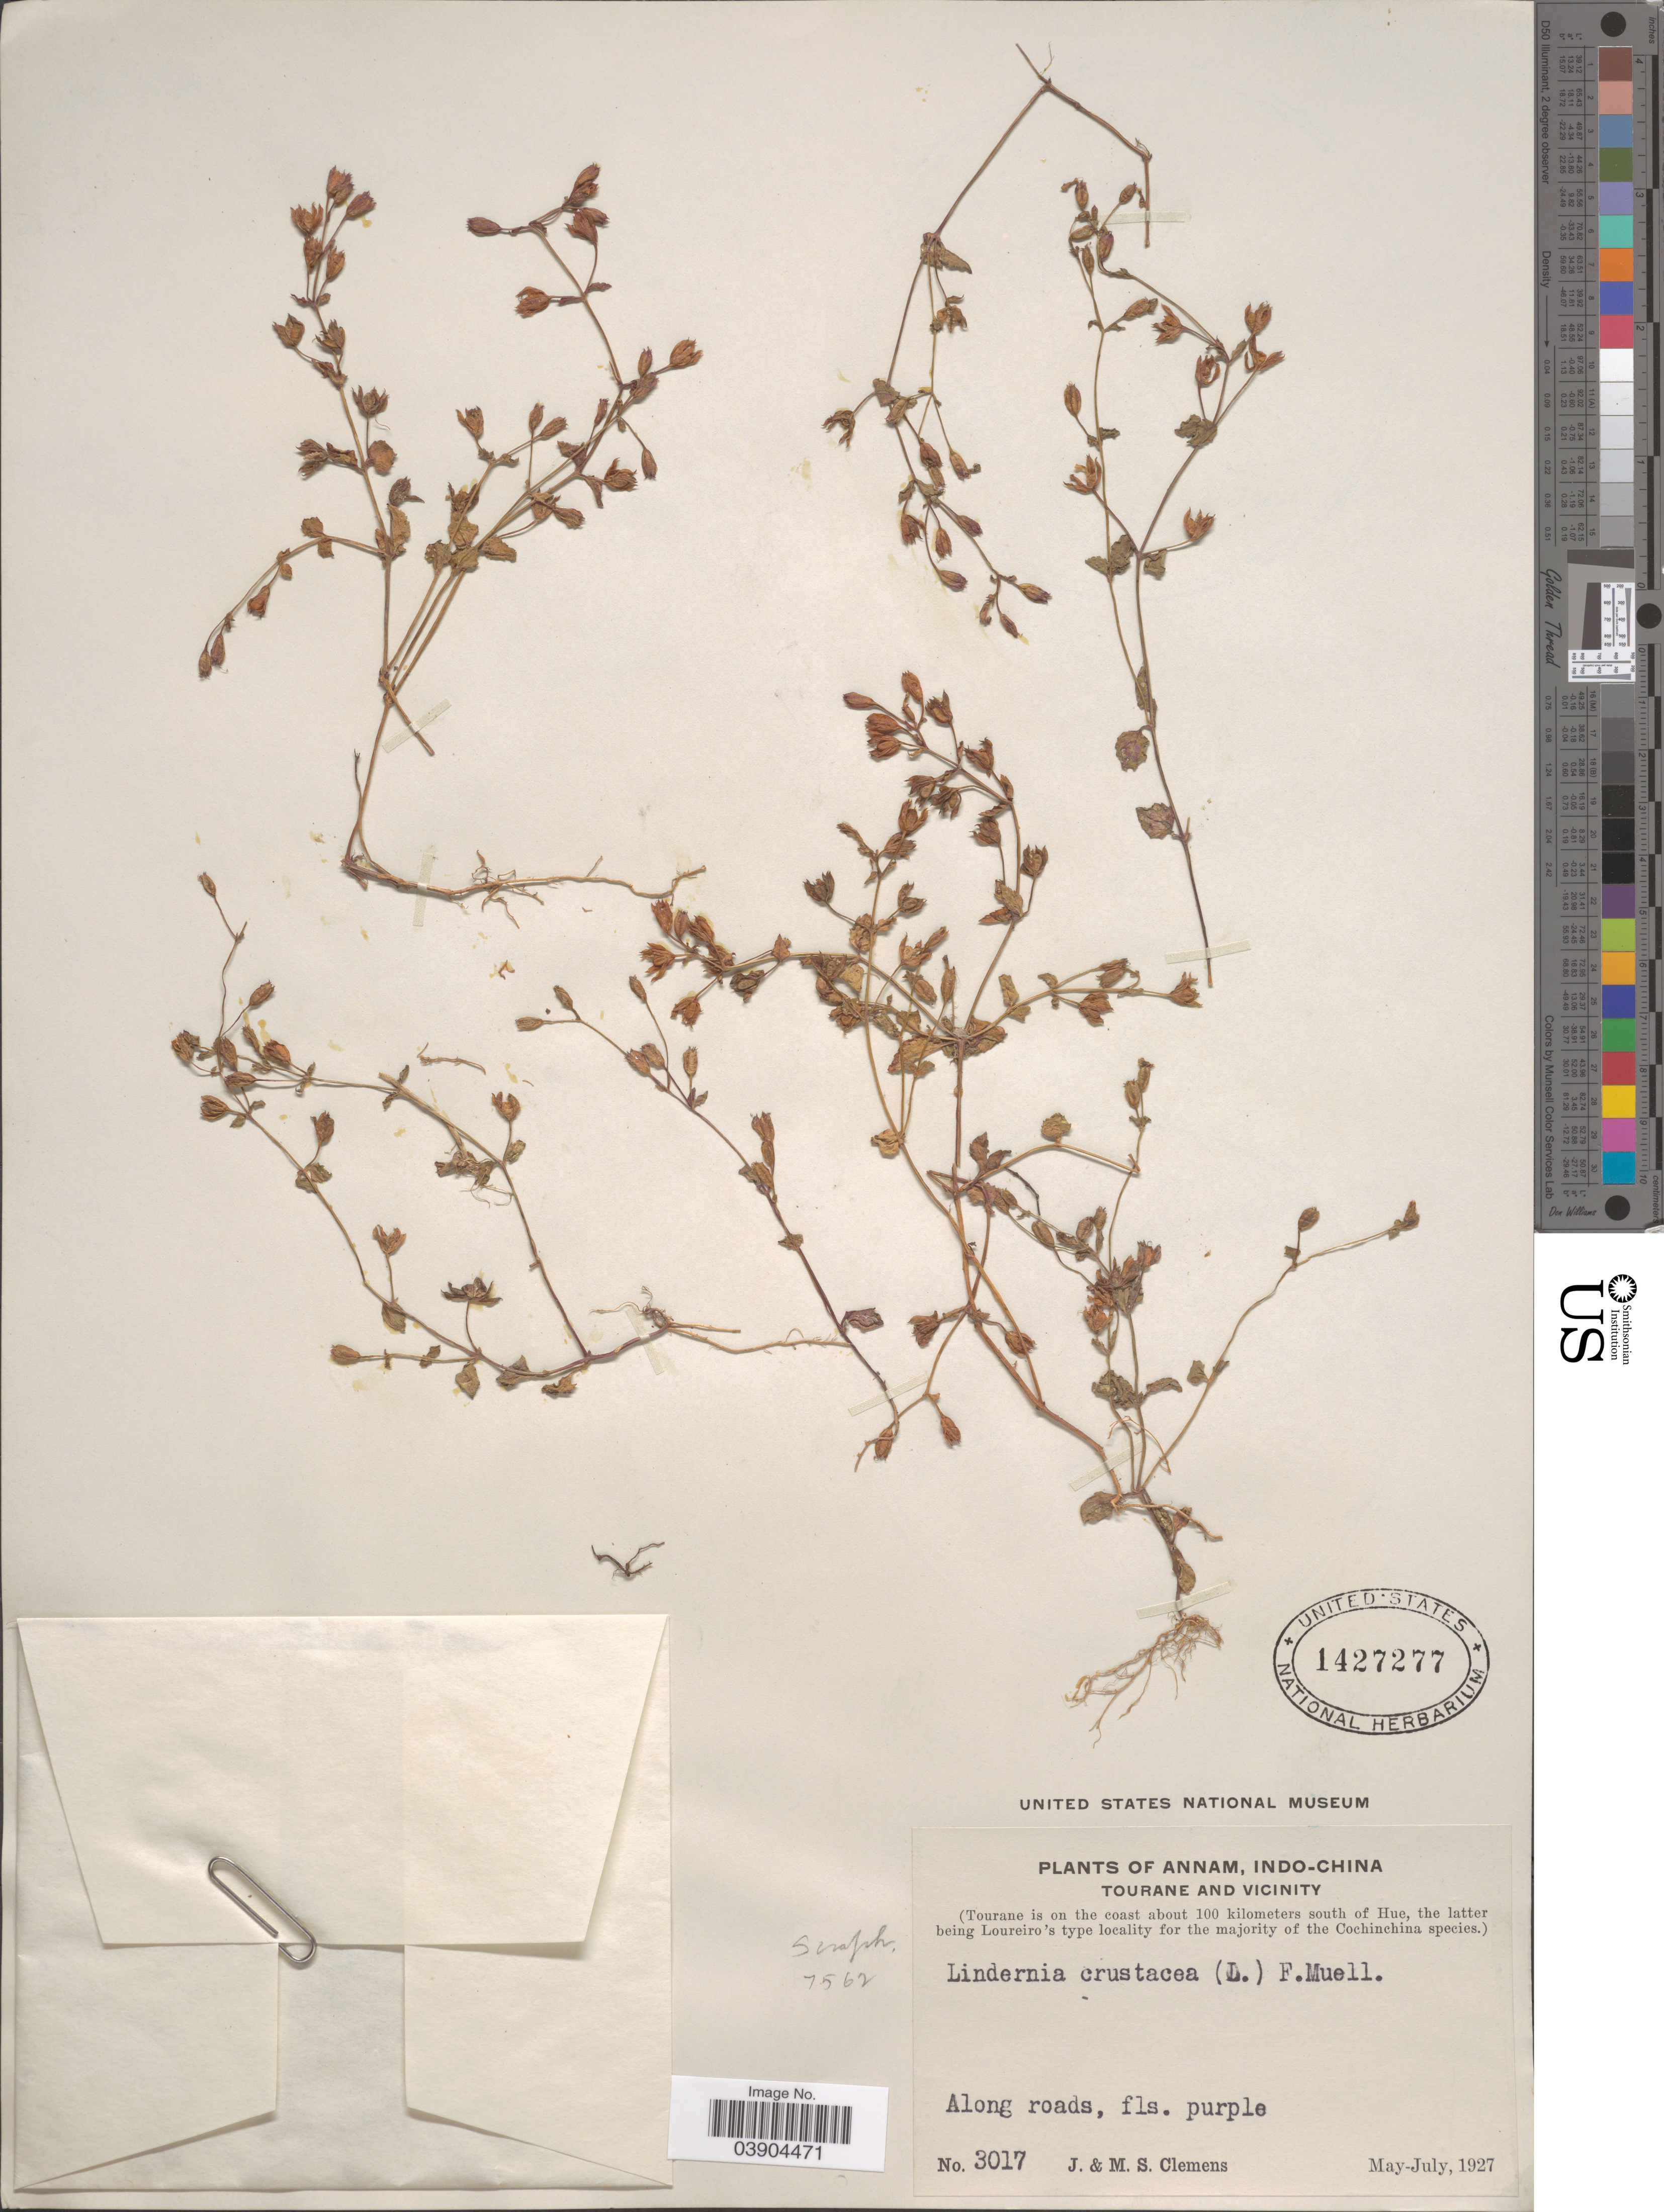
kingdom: Plantae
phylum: Tracheophyta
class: Magnoliopsida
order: Lamiales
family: Linderniaceae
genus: Lindernia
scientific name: Lindernia crustacea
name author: (L.) F. Muell.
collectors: J. Clemens & M. S. Clemens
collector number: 3017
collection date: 1927-05/1927-06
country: Vietnam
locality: Annam, Indo-china. Tourane and Vicinity. (Tourane is on the coast about 100 kilometers south of Hue).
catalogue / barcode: US 1427277